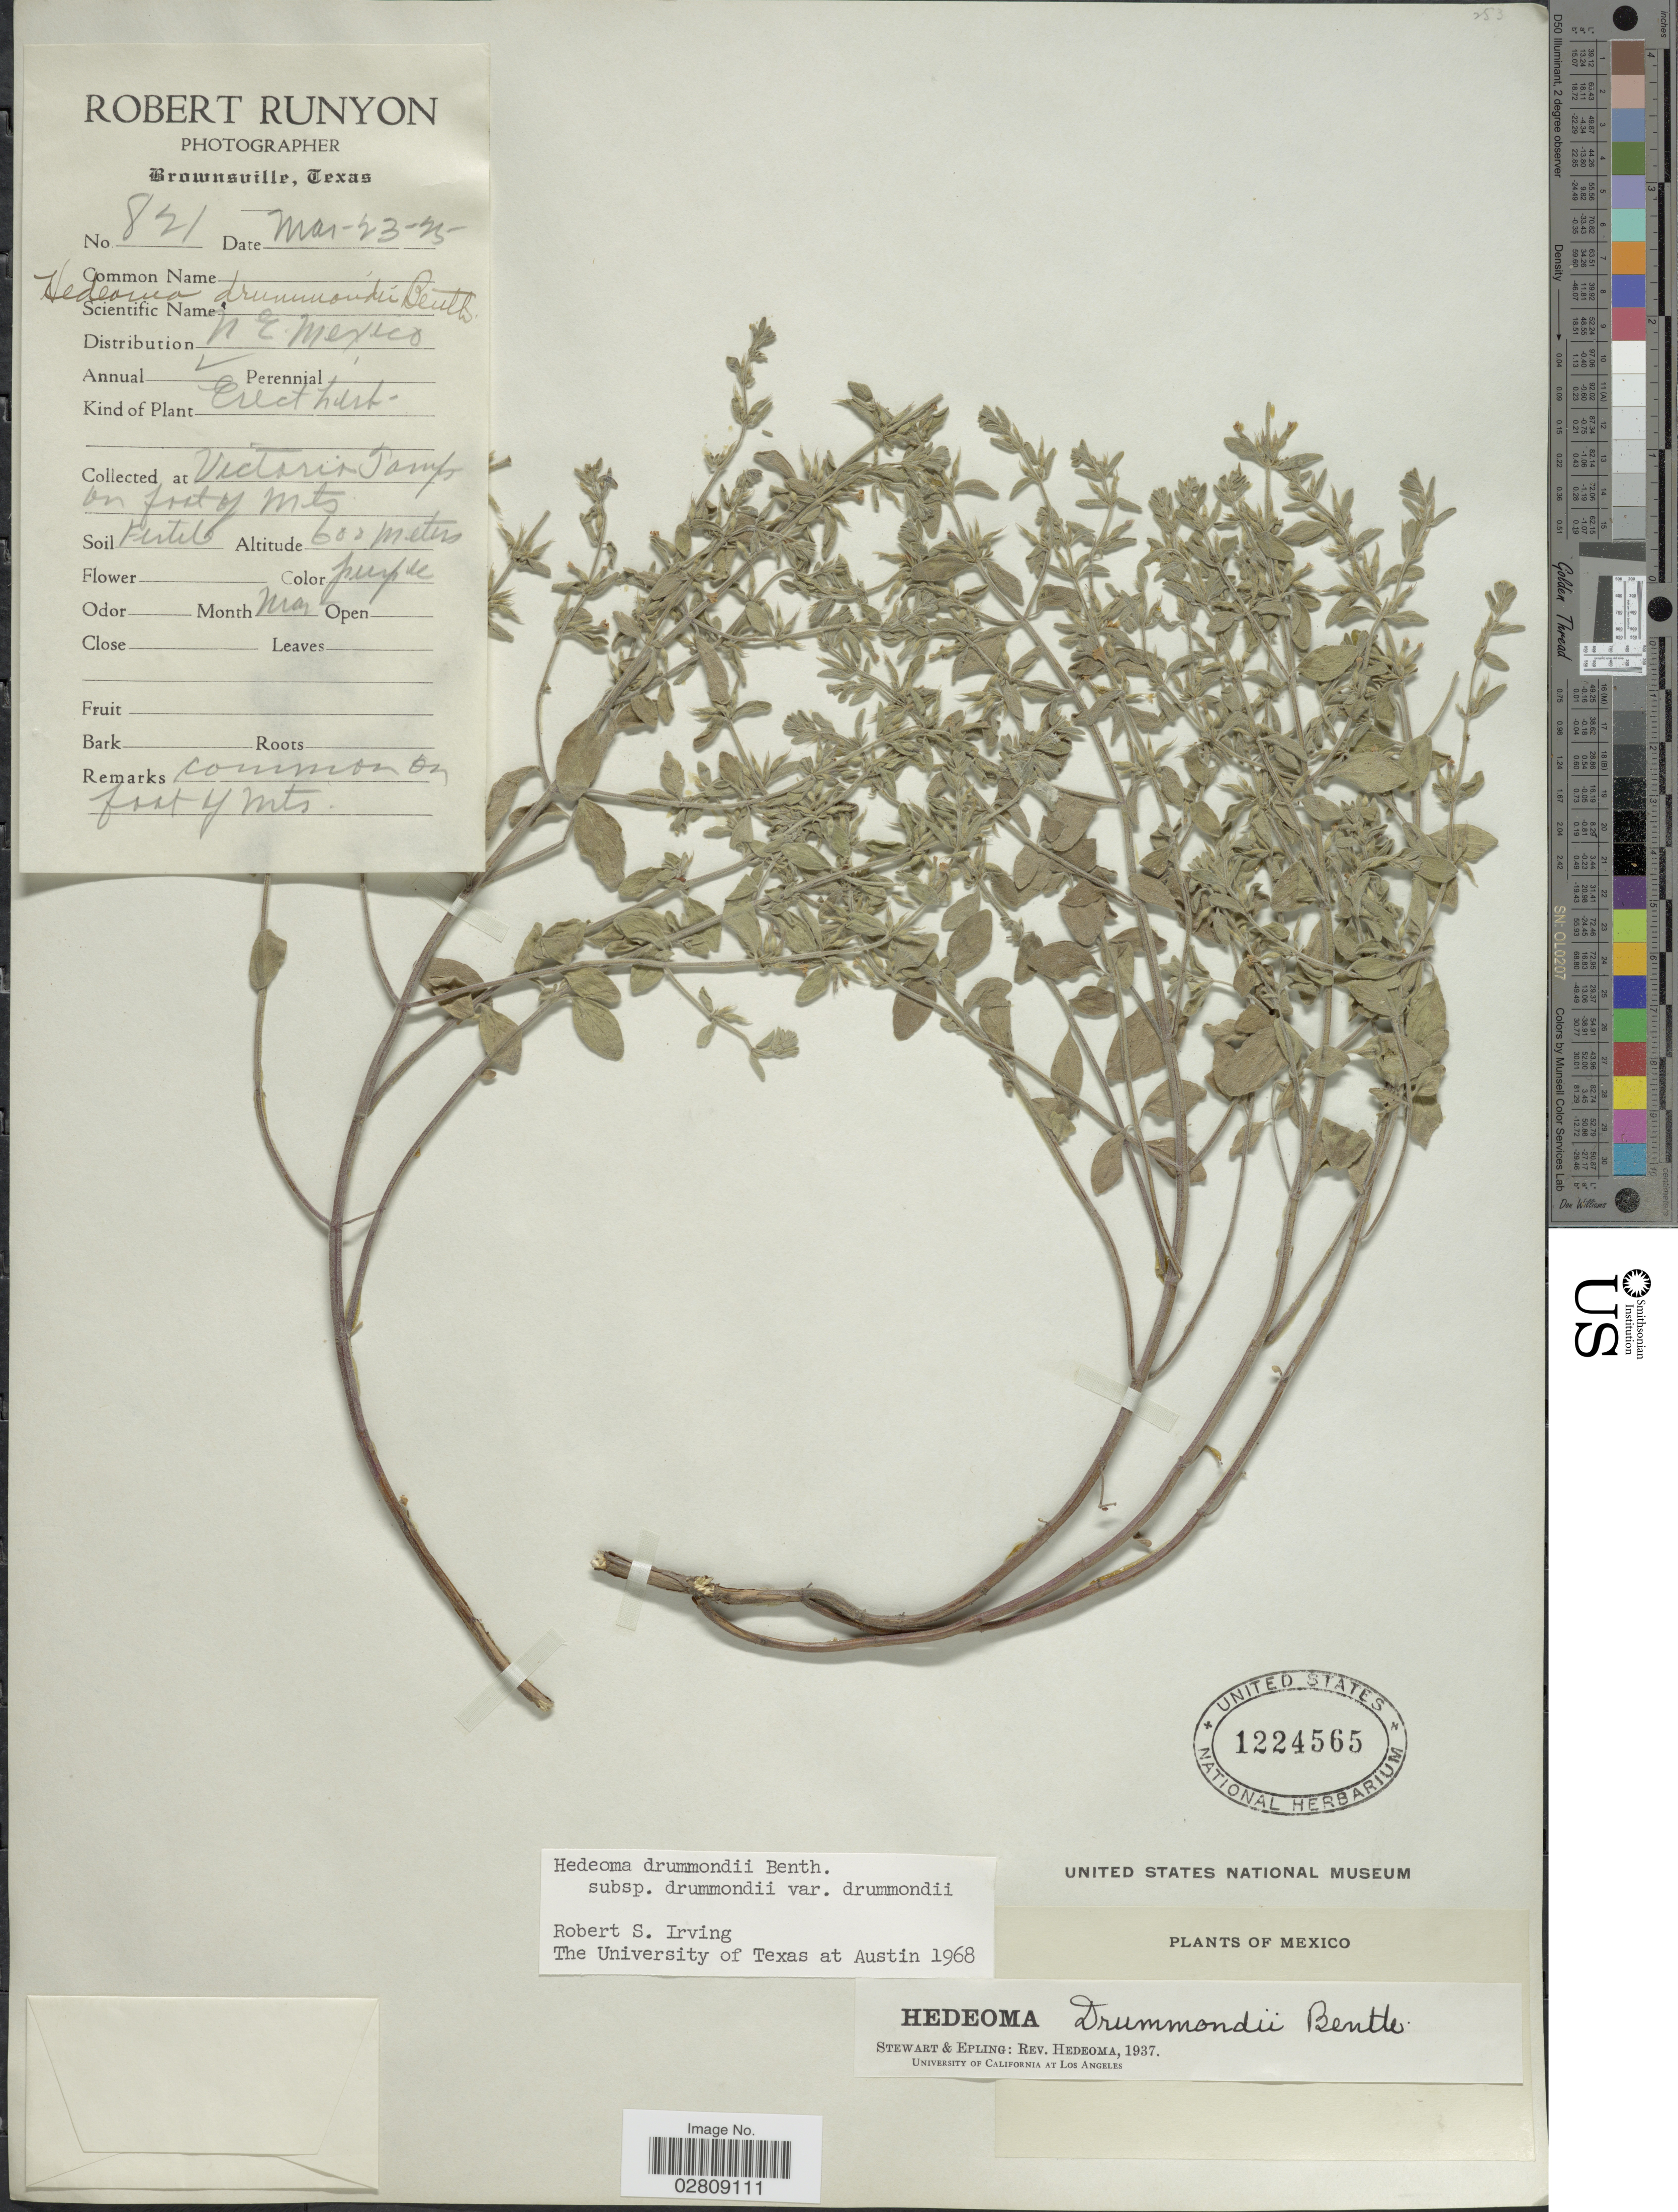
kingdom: Plantae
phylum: Tracheophyta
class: Magnoliopsida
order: Lamiales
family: Lamiaceae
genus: Hedeoma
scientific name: Hedeoma drummondii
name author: Benth.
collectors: R. Runyon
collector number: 821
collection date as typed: Transcribed d/m/y: 23/3/25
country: Mexico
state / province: Tamaulipas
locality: Victoria, Tamps. on foot of mts.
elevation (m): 600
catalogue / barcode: US 1224565